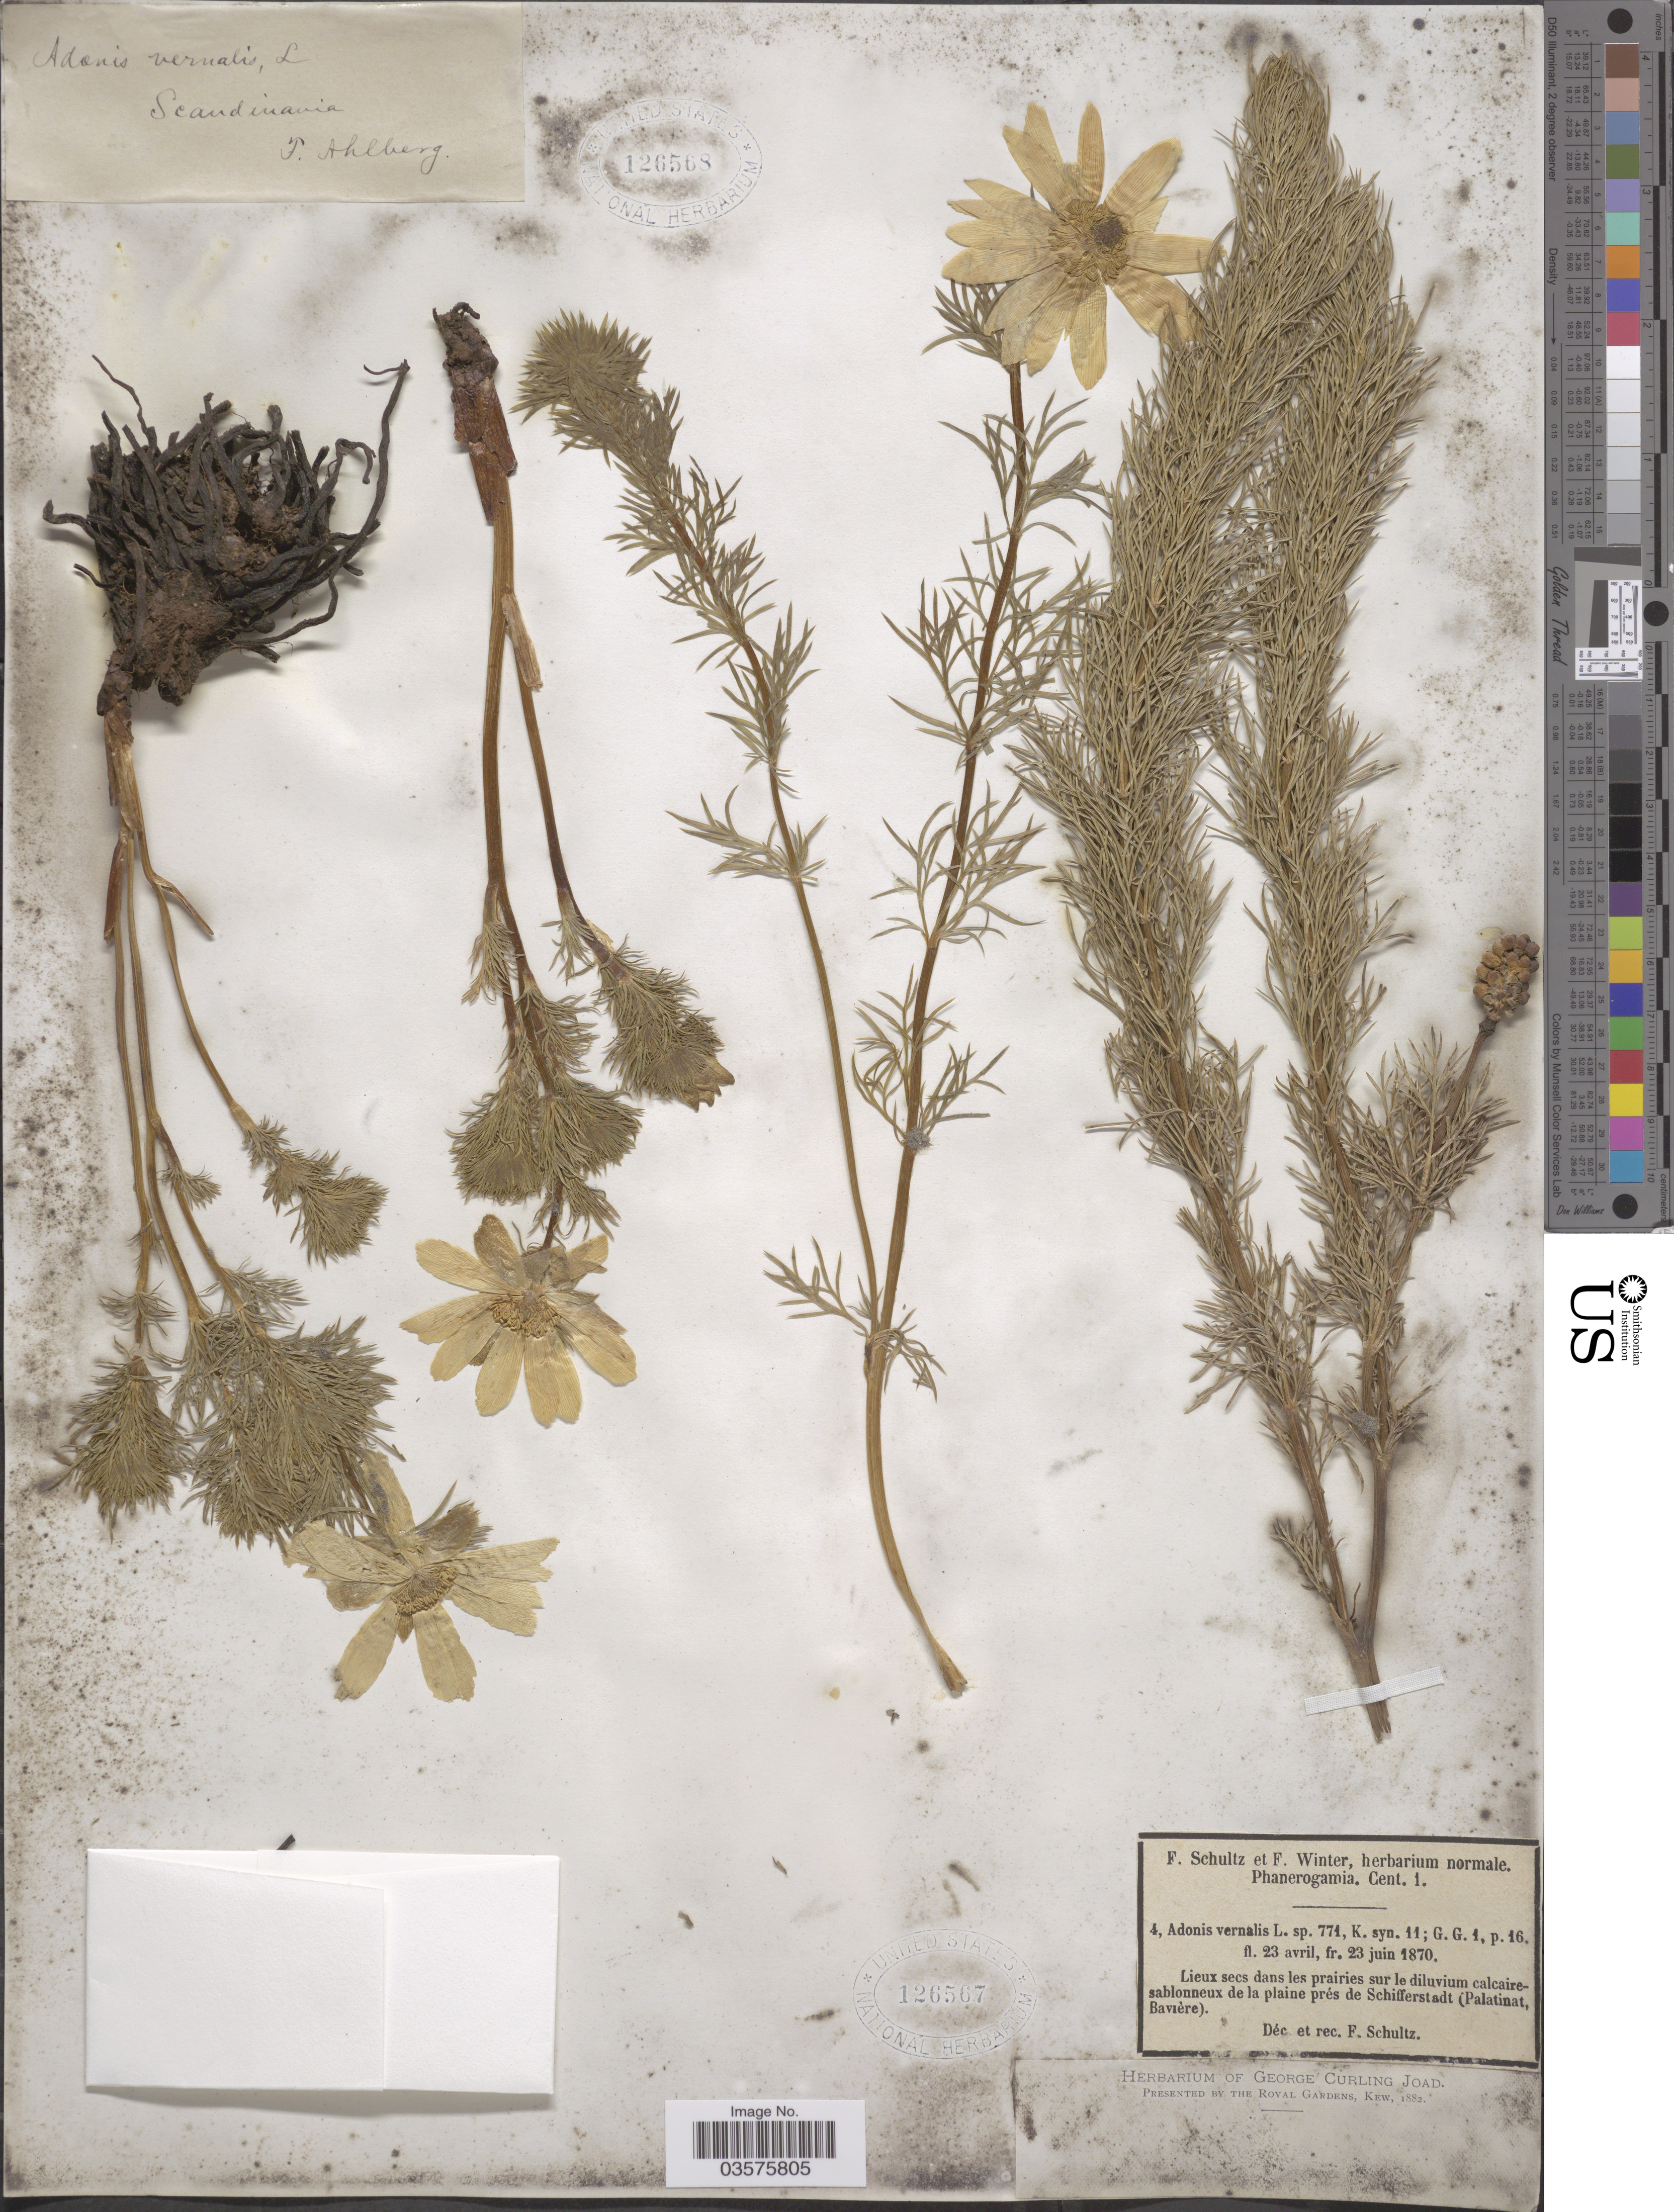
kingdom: Plantae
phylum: Tracheophyta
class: Magnoliopsida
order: Ranunculales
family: Ranunculaceae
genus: Adonis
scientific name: Adonis vernalis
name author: L.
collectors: F. Schultz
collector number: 4?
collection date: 1870-04-23/1870-06-23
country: Germany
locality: Lieux secs dans les prairies sur le diluvium calcaire-sablonneux de la plaine prés de Schifferstadt (Palatinat, Bavière).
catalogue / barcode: US 126567-2